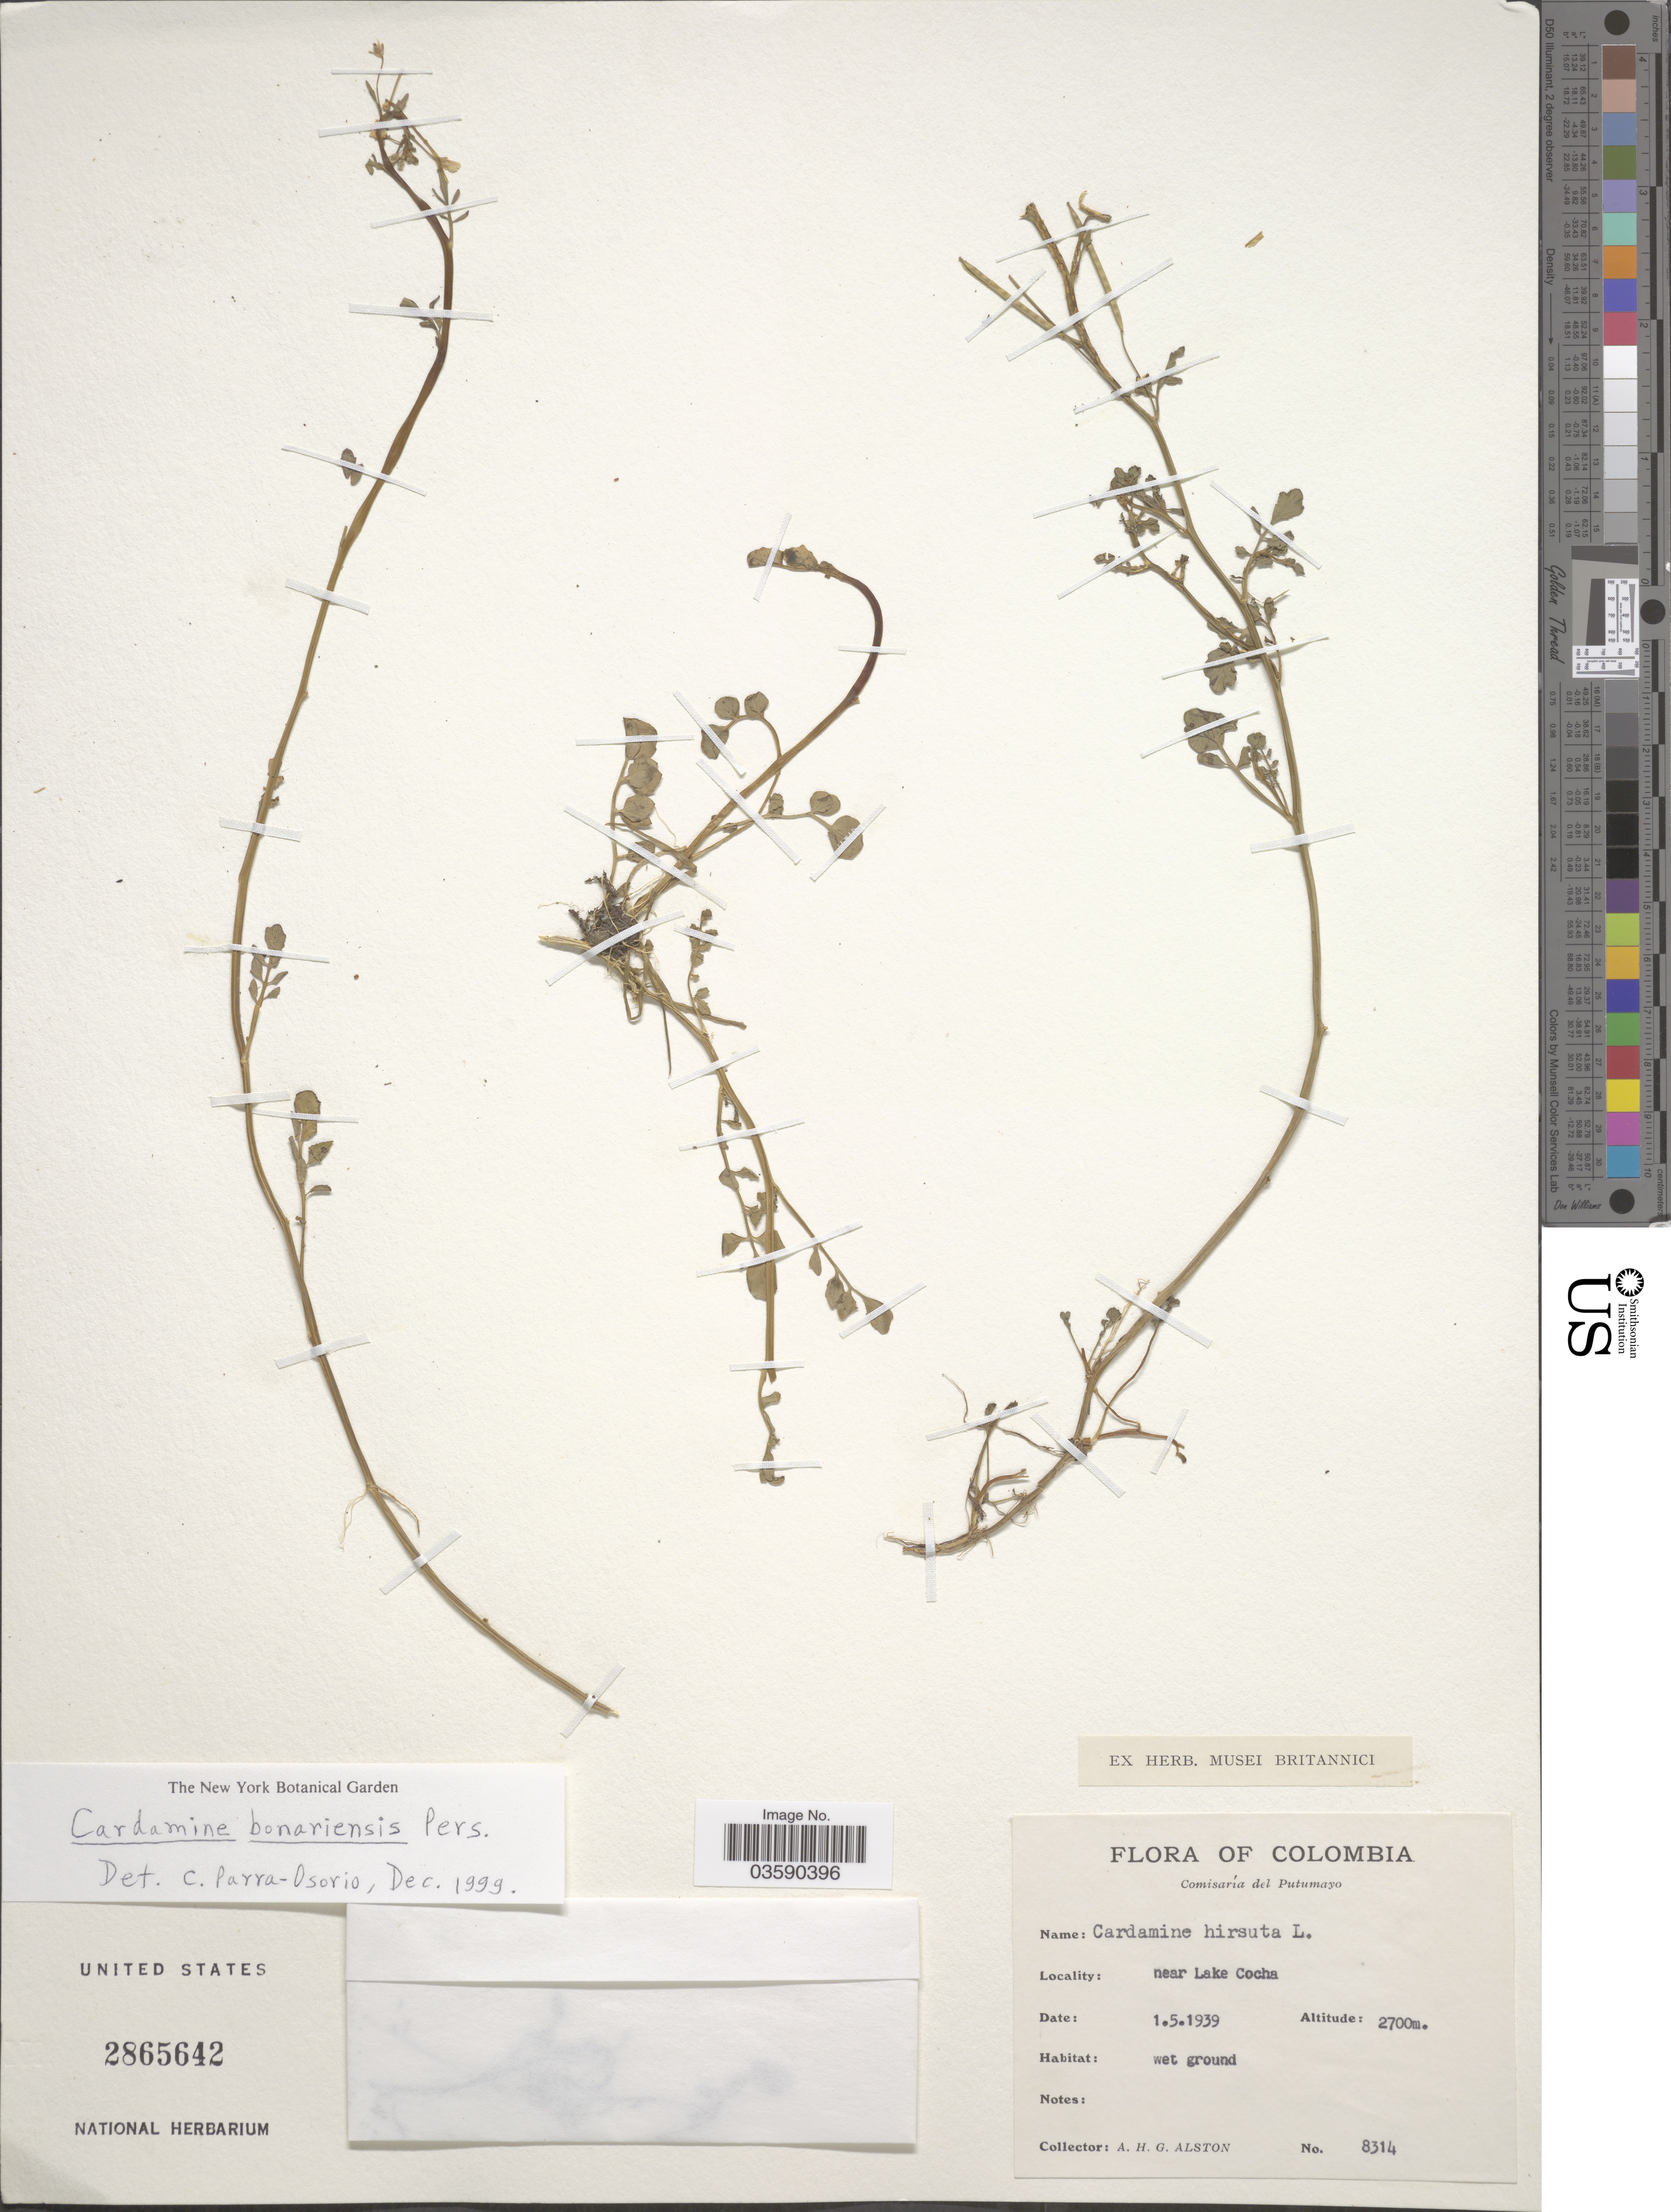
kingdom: Plantae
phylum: Tracheophyta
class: Magnoliopsida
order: Brassicales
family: Brassicaceae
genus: Cardamine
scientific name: Cardamine bonariensis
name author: Pers.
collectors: A. H. Alston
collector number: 8314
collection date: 1939-05-01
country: Colombia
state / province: Putumayo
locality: Comisaría del Putumayo. Near Lake Cocha.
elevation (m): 2700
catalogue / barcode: US 2865642